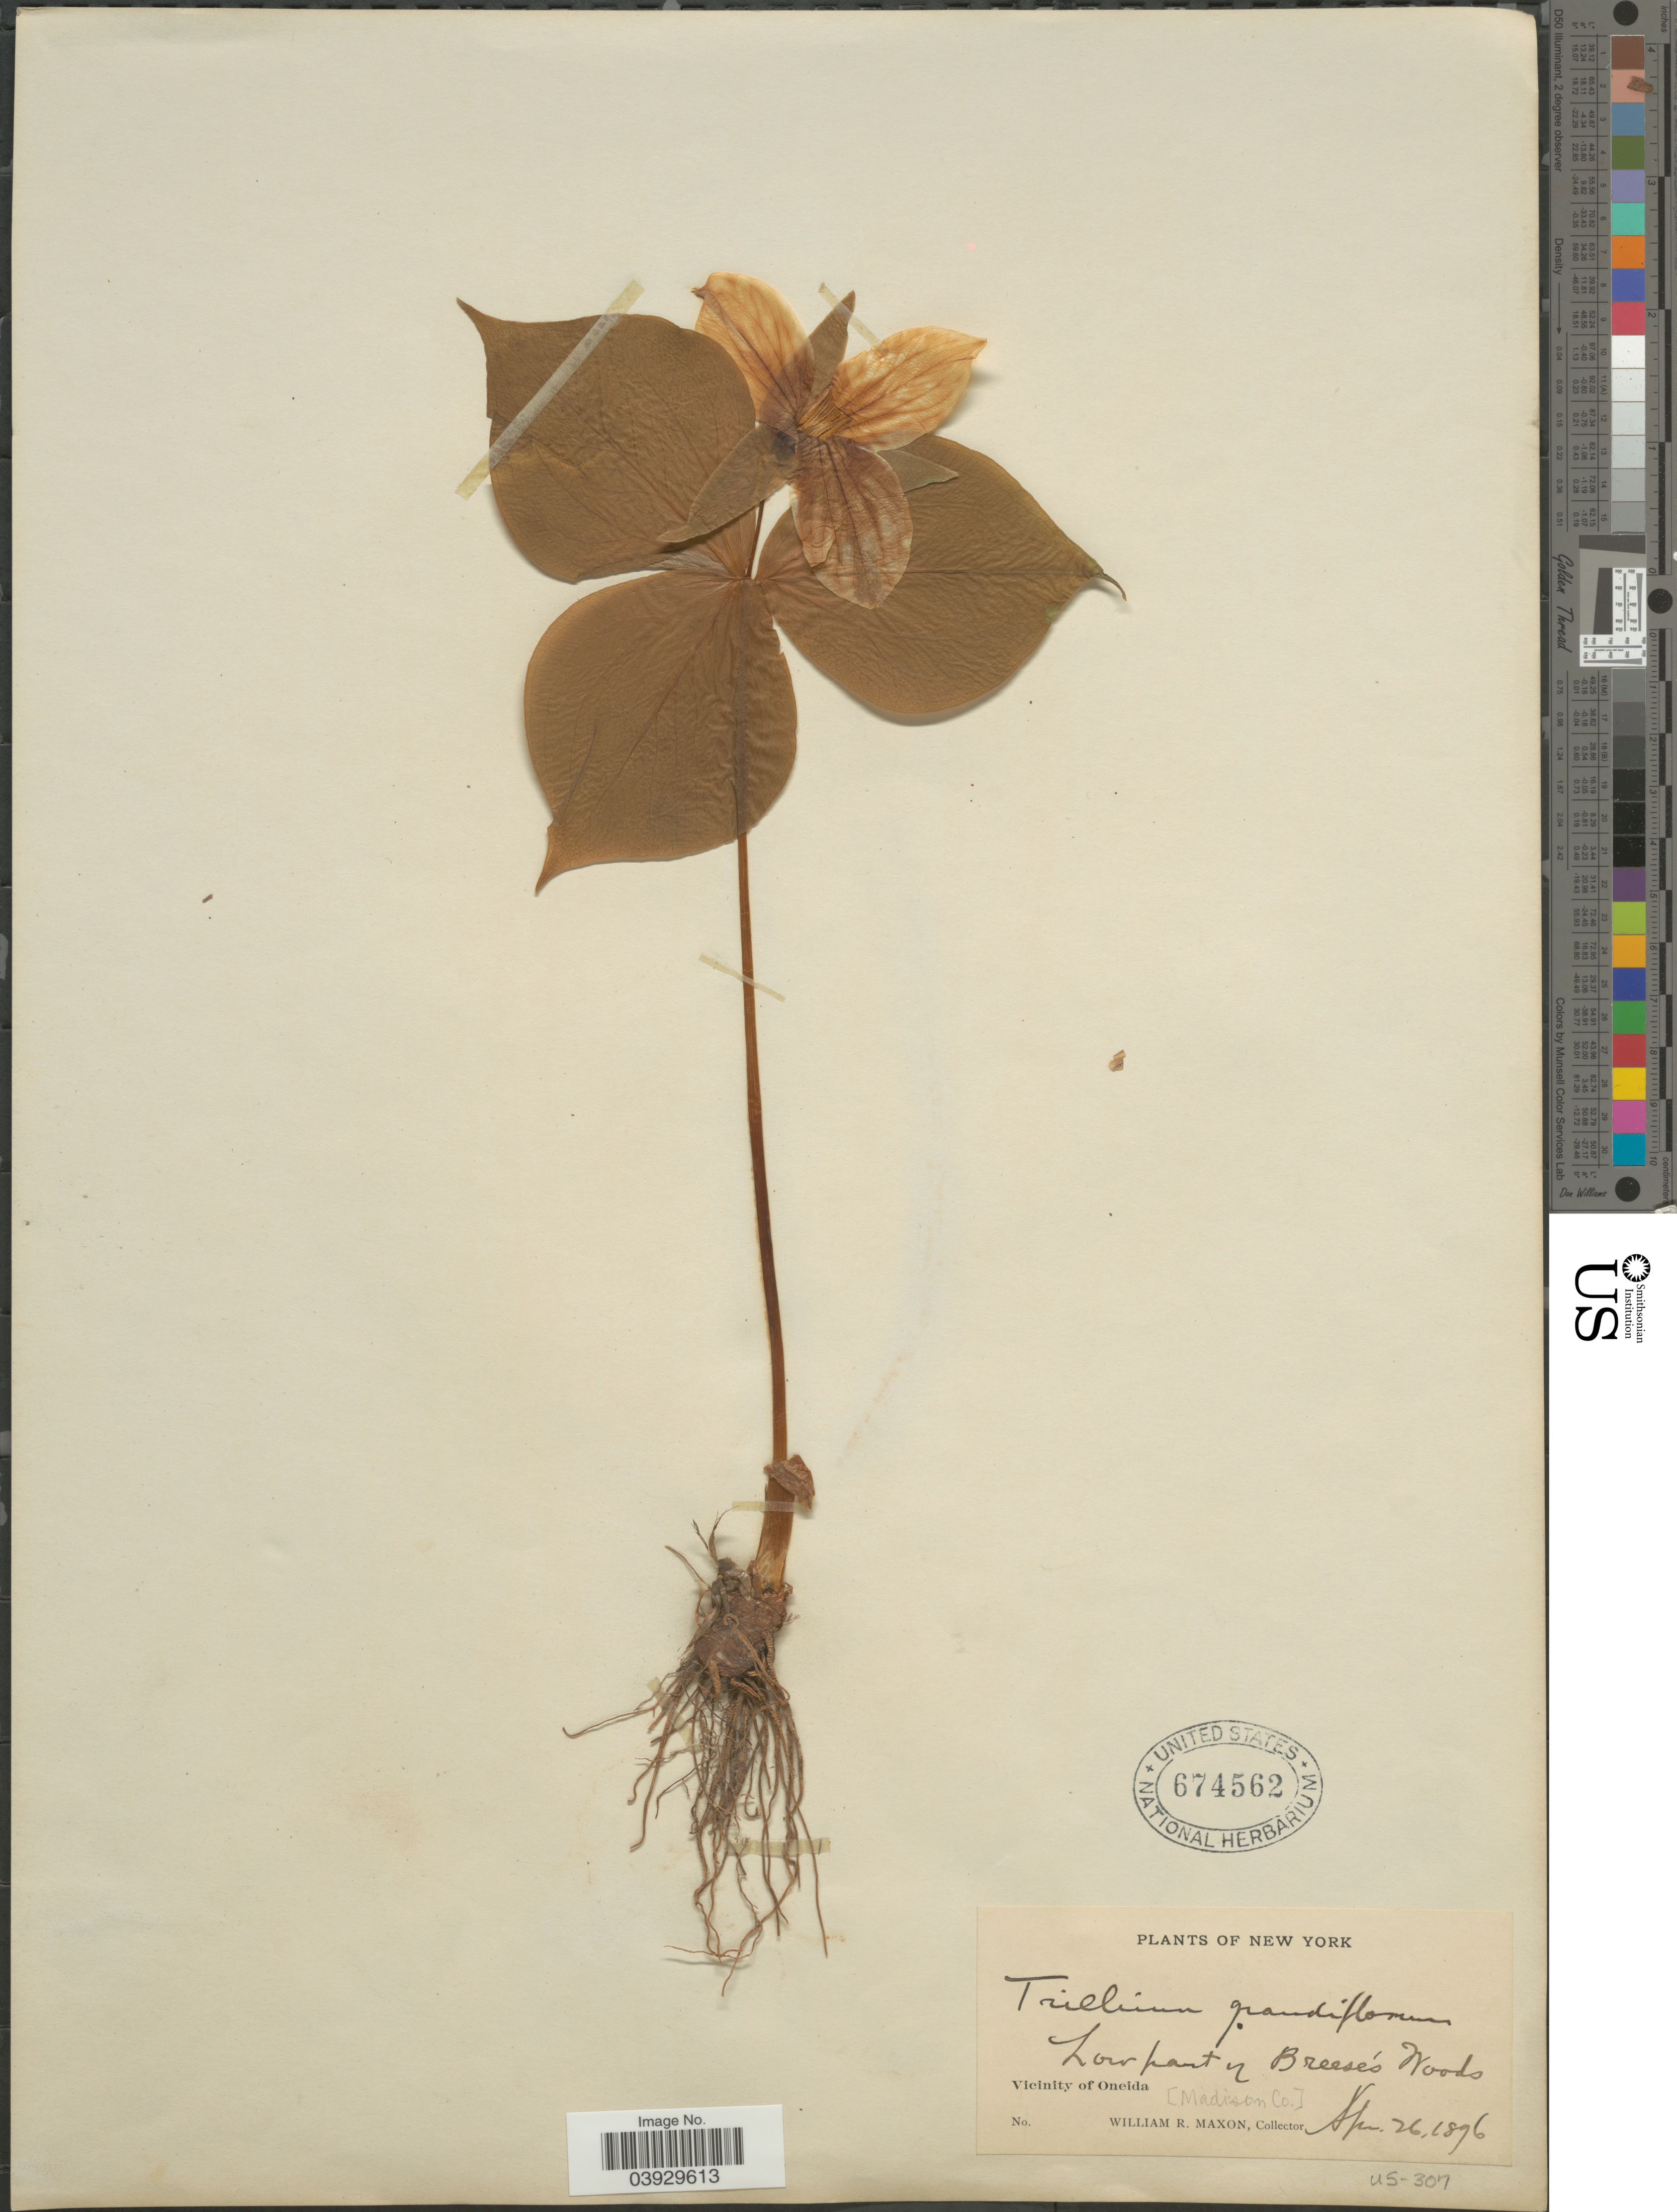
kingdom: Plantae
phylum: Tracheophyta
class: Liliopsida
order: Liliales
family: Melanthiaceae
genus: Trillium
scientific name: Trillium grandiflorum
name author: (Michx.) Salisb.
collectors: W. R. Maxon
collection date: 1896-04-26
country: United States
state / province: New York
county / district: Oneida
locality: Lowpart of Breese's Woods. Vicinity of Oneida. [Madison Co.]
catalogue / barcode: US 674562